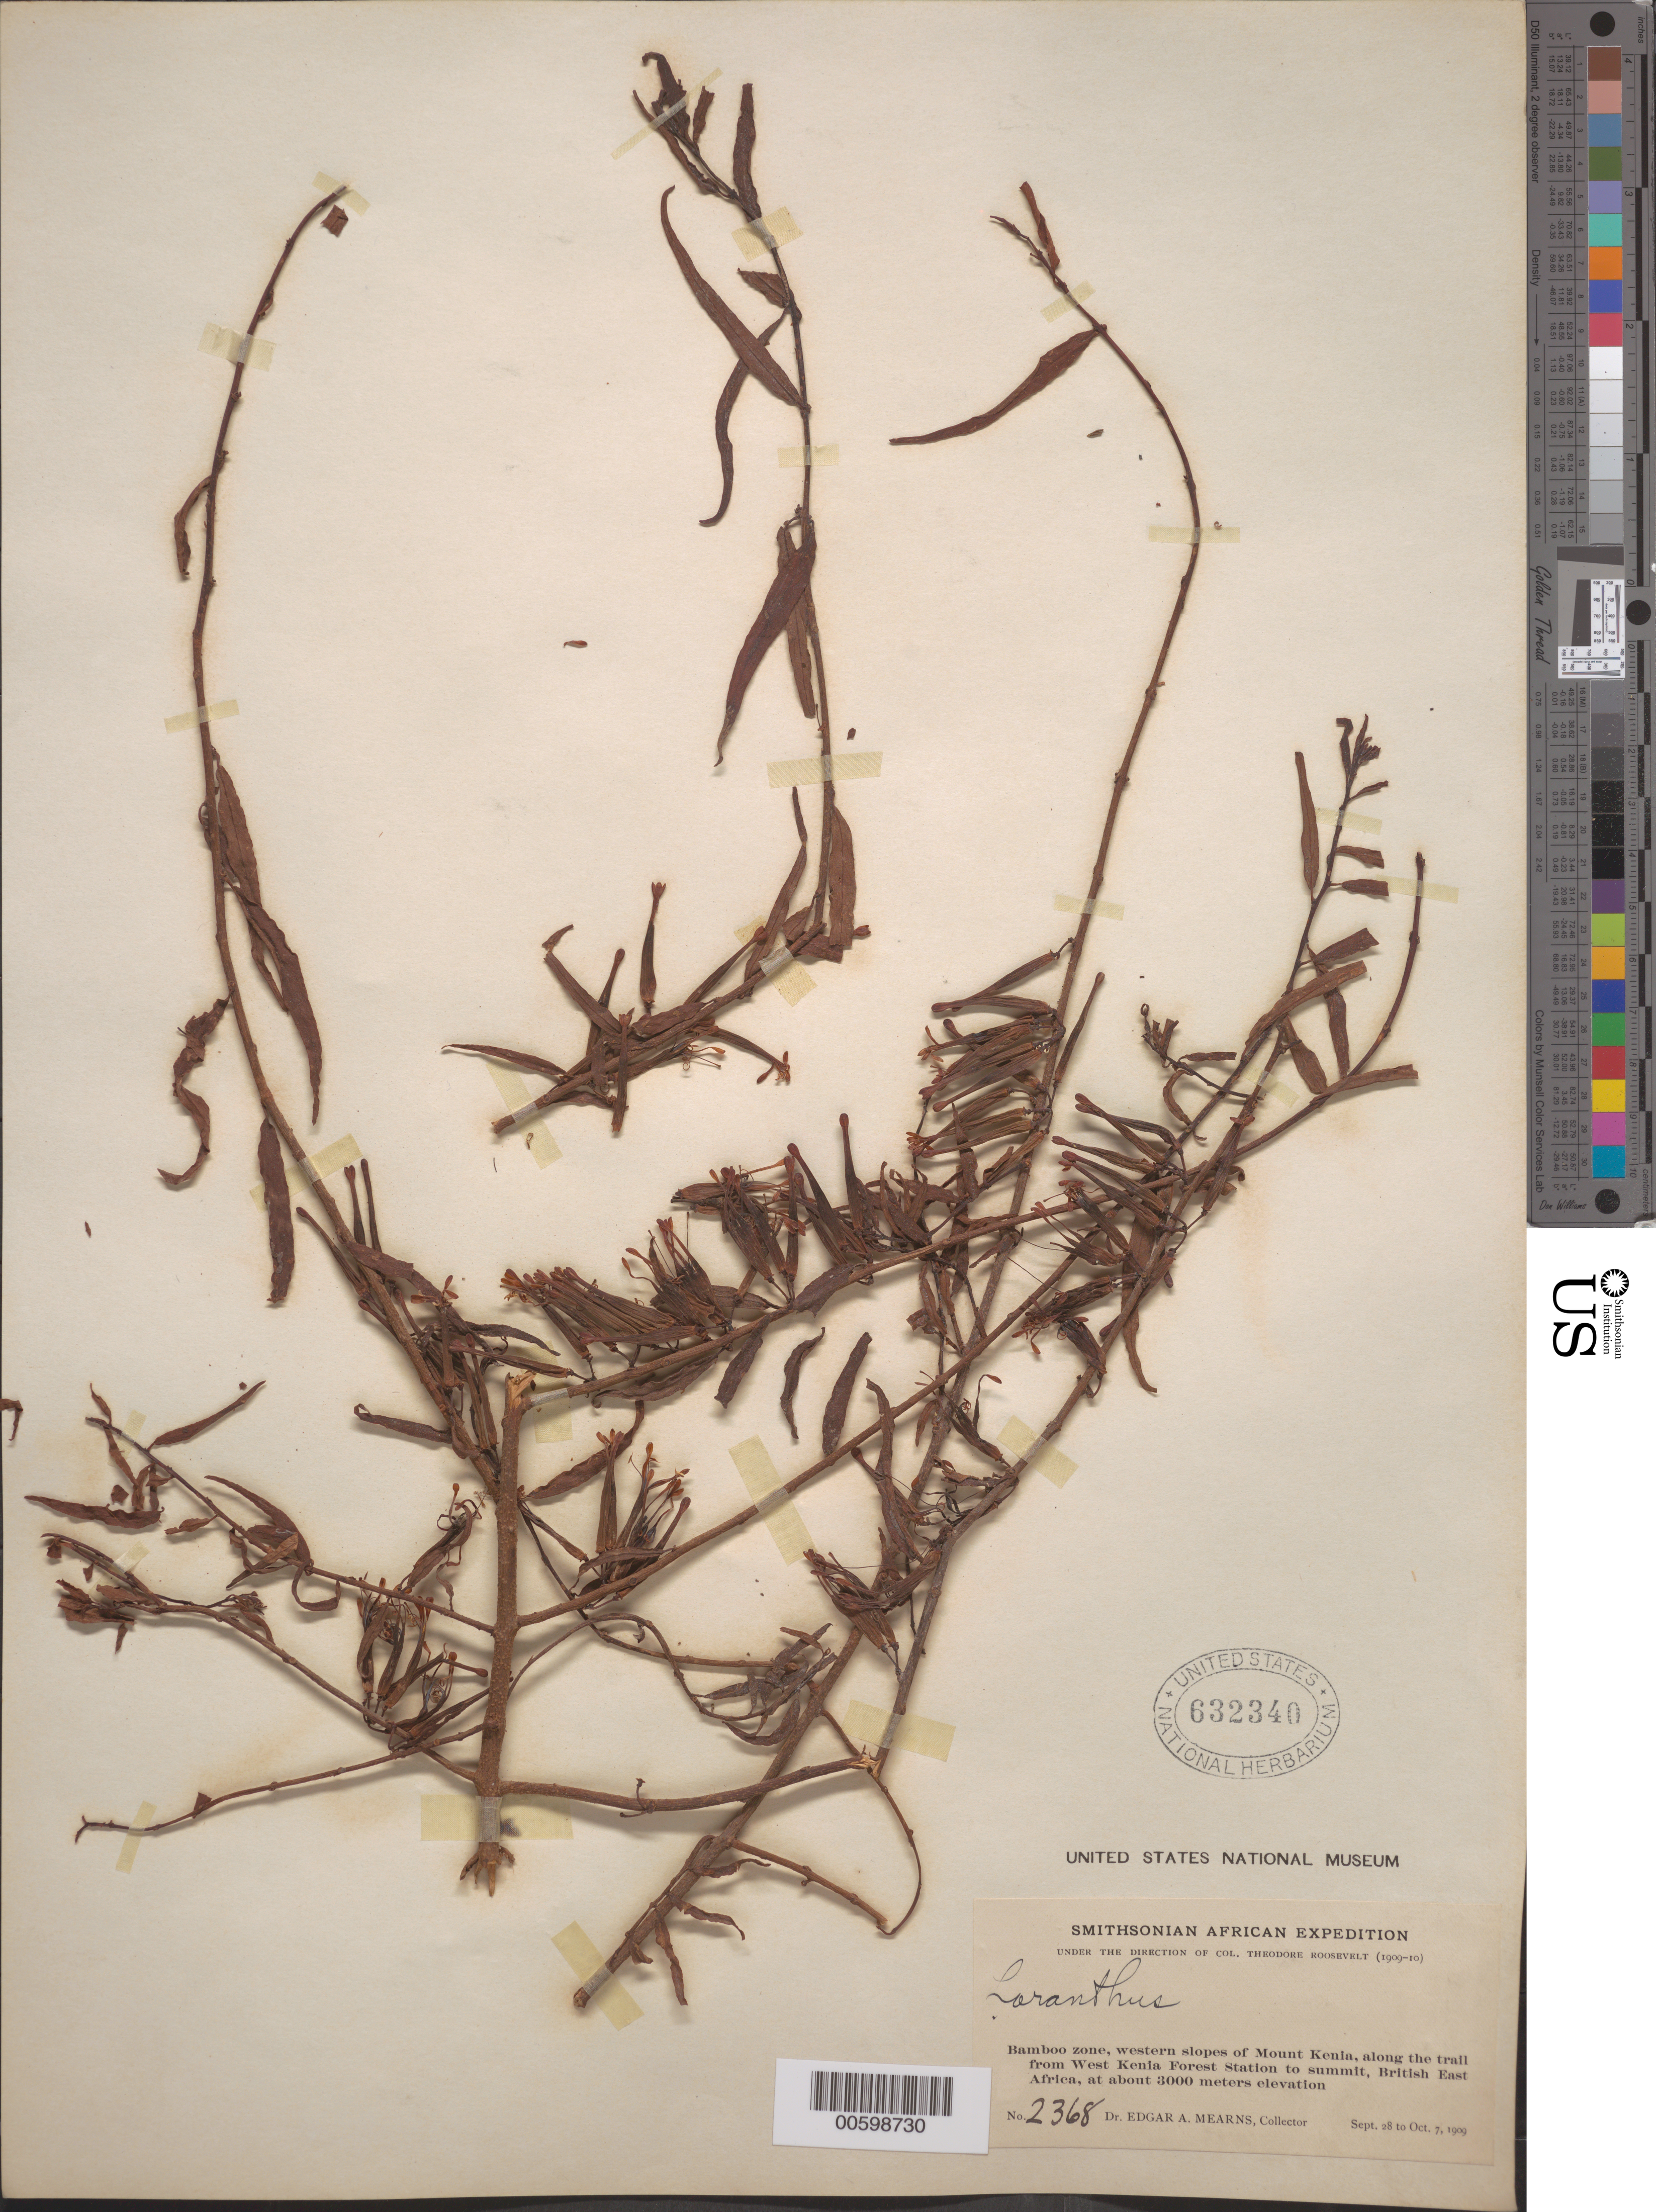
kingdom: Plantae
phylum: Tracheophyta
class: Magnoliopsida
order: Santalales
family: Loranthaceae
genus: Loranthus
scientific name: Loranthus sp.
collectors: E. A. Mearns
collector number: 2368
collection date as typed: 28 Sep 1909 to 07 Oct 1909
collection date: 1909-09-28/1909-10-07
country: Kenya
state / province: Nyeri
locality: Bamboo zone, western slopes of mount Kenya, along the trail from west Kenya forest station to summit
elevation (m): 3000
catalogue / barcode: US 632340